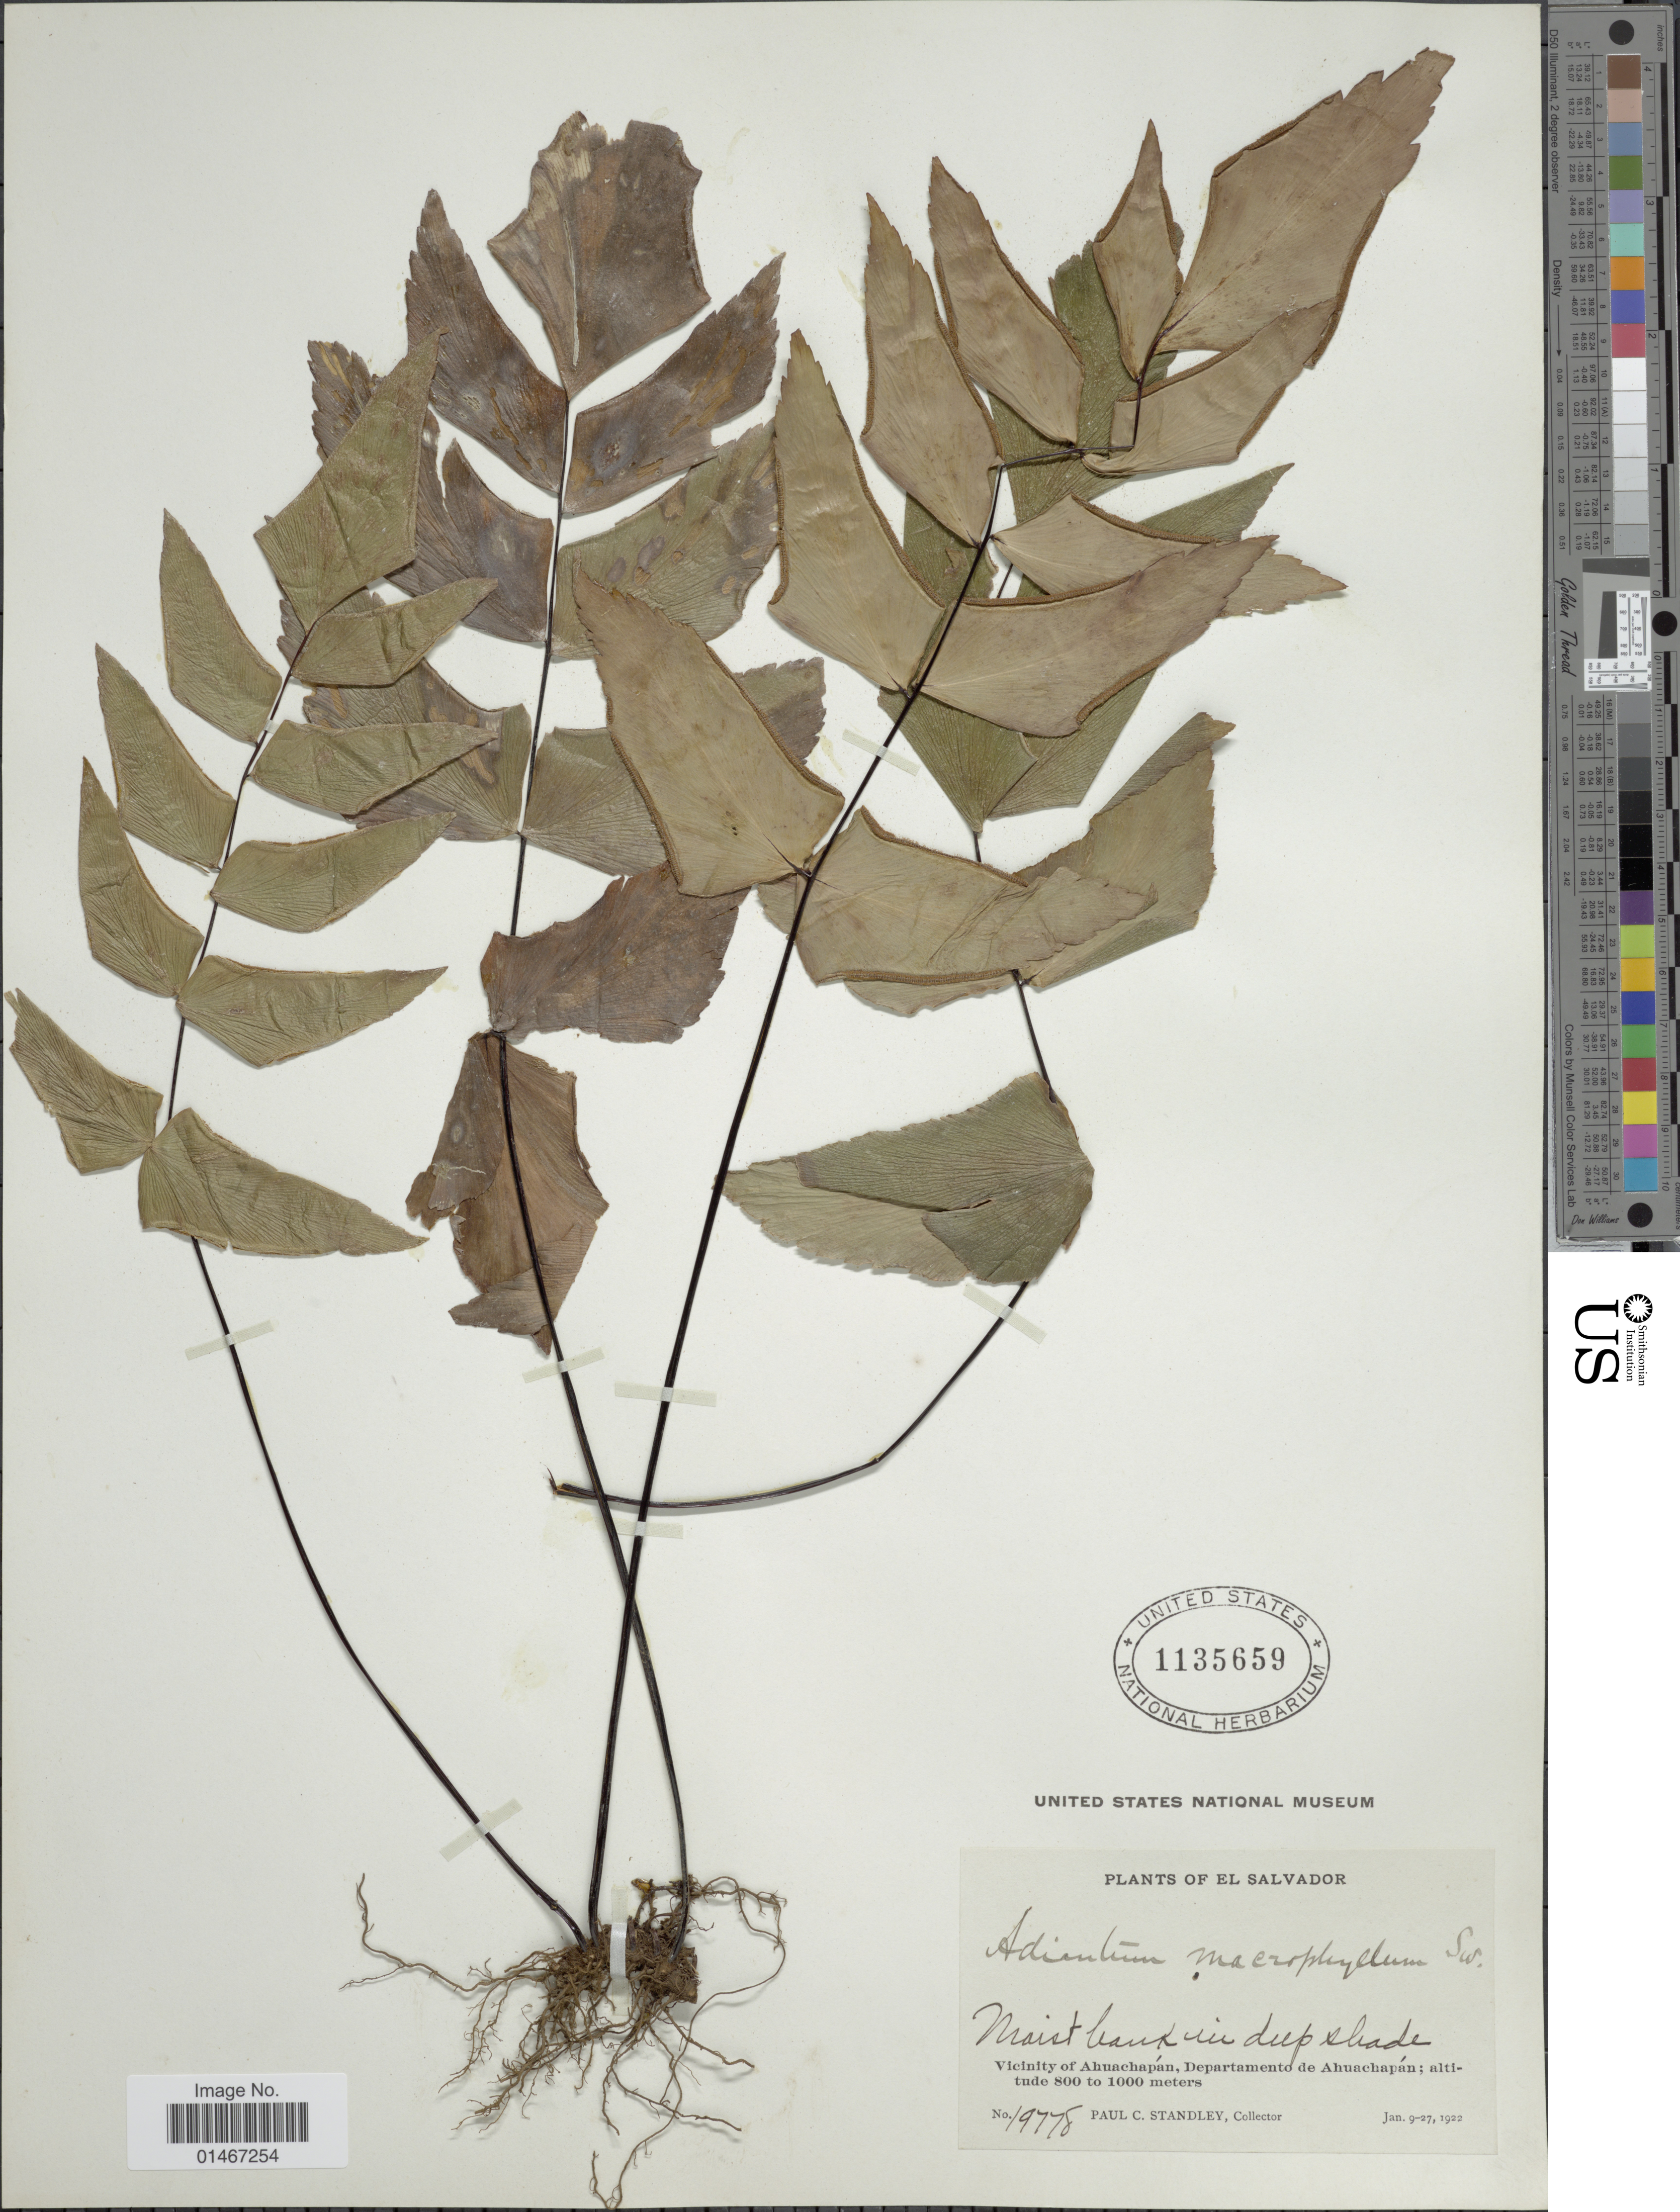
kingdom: Plantae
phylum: Tracheophyta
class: Polypodiopsida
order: Polypodiales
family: Pteridaceae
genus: Adiantum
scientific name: Adiantum macrophyllum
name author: Sw.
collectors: P. C. Standley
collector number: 19778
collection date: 1922-01-09/1922-01-27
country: El Salvador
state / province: Ahuachapan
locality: Vicinity of Ahuachapan, Departamento de Ahuachapan.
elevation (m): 800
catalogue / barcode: US 1135659